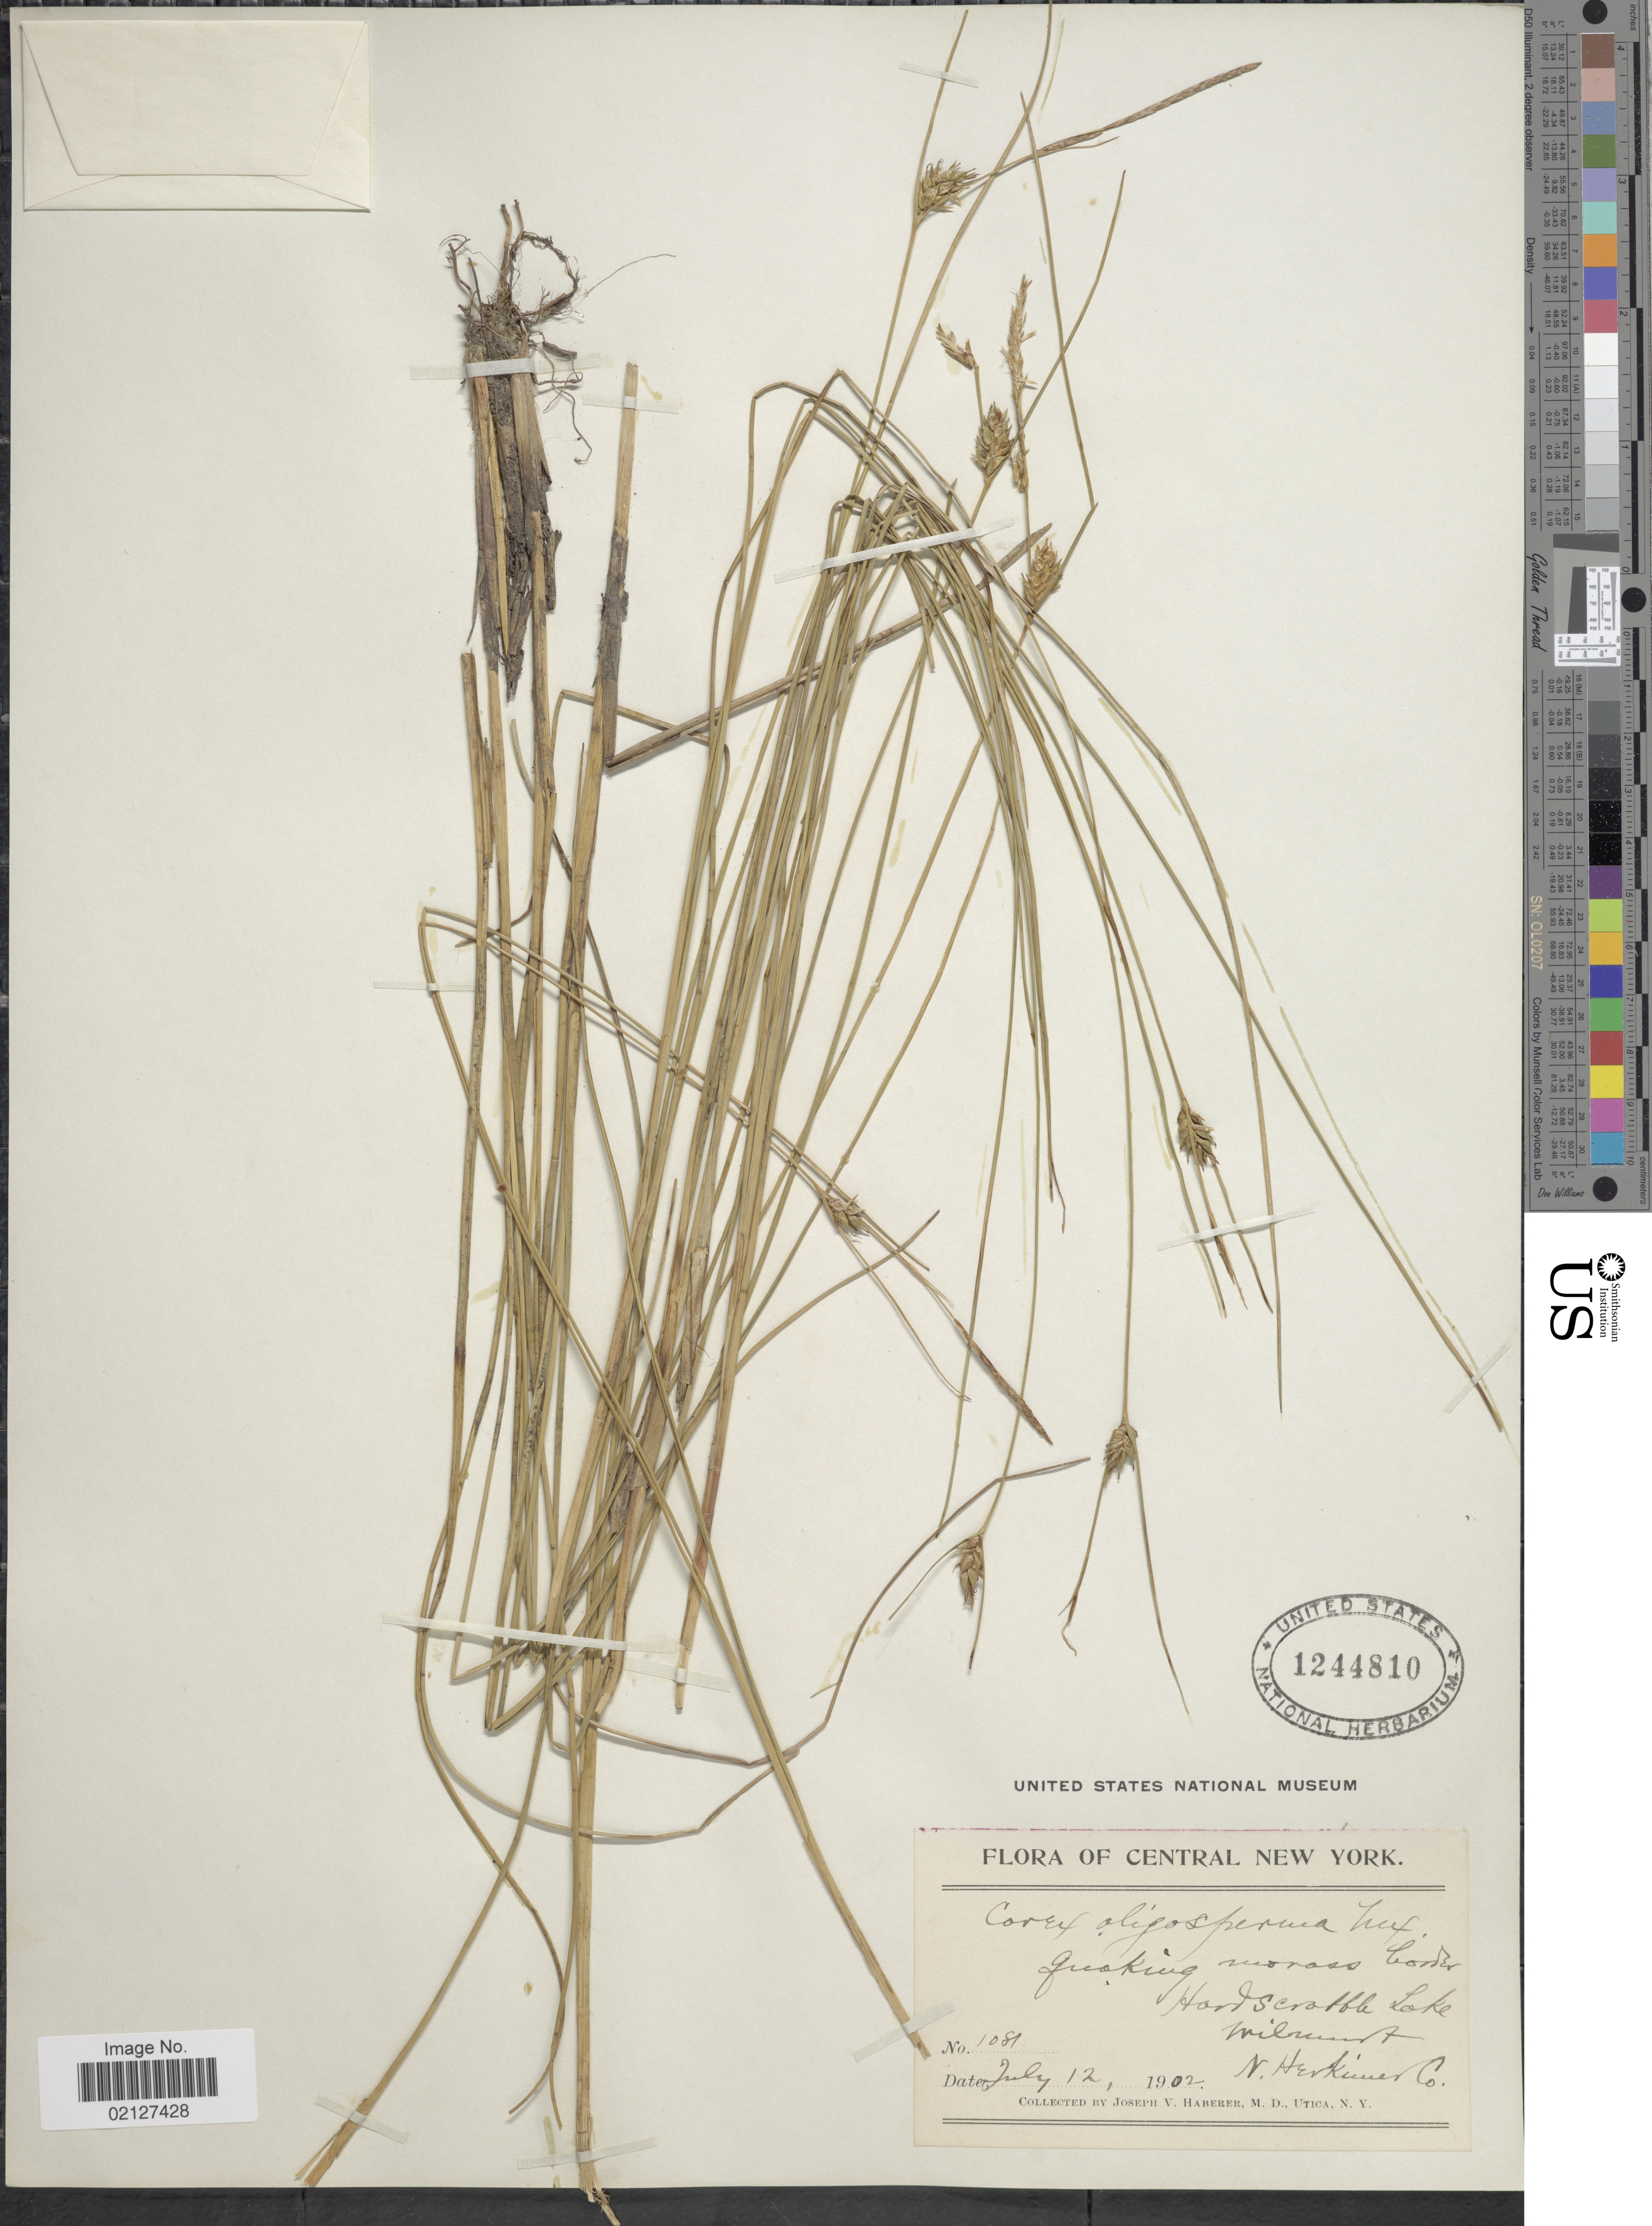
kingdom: Plantae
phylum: Tracheophyta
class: Liliopsida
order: Poales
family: Cyperaceae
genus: Carex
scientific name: Carex oligosperma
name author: Michx.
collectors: J. V. Haberer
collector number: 1089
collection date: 1902-07-12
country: United States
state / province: New York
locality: Central New York, quaking morass border Hardscrabble Lake, Wilmurt, N. Herkimer Co.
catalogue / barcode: US 1244810